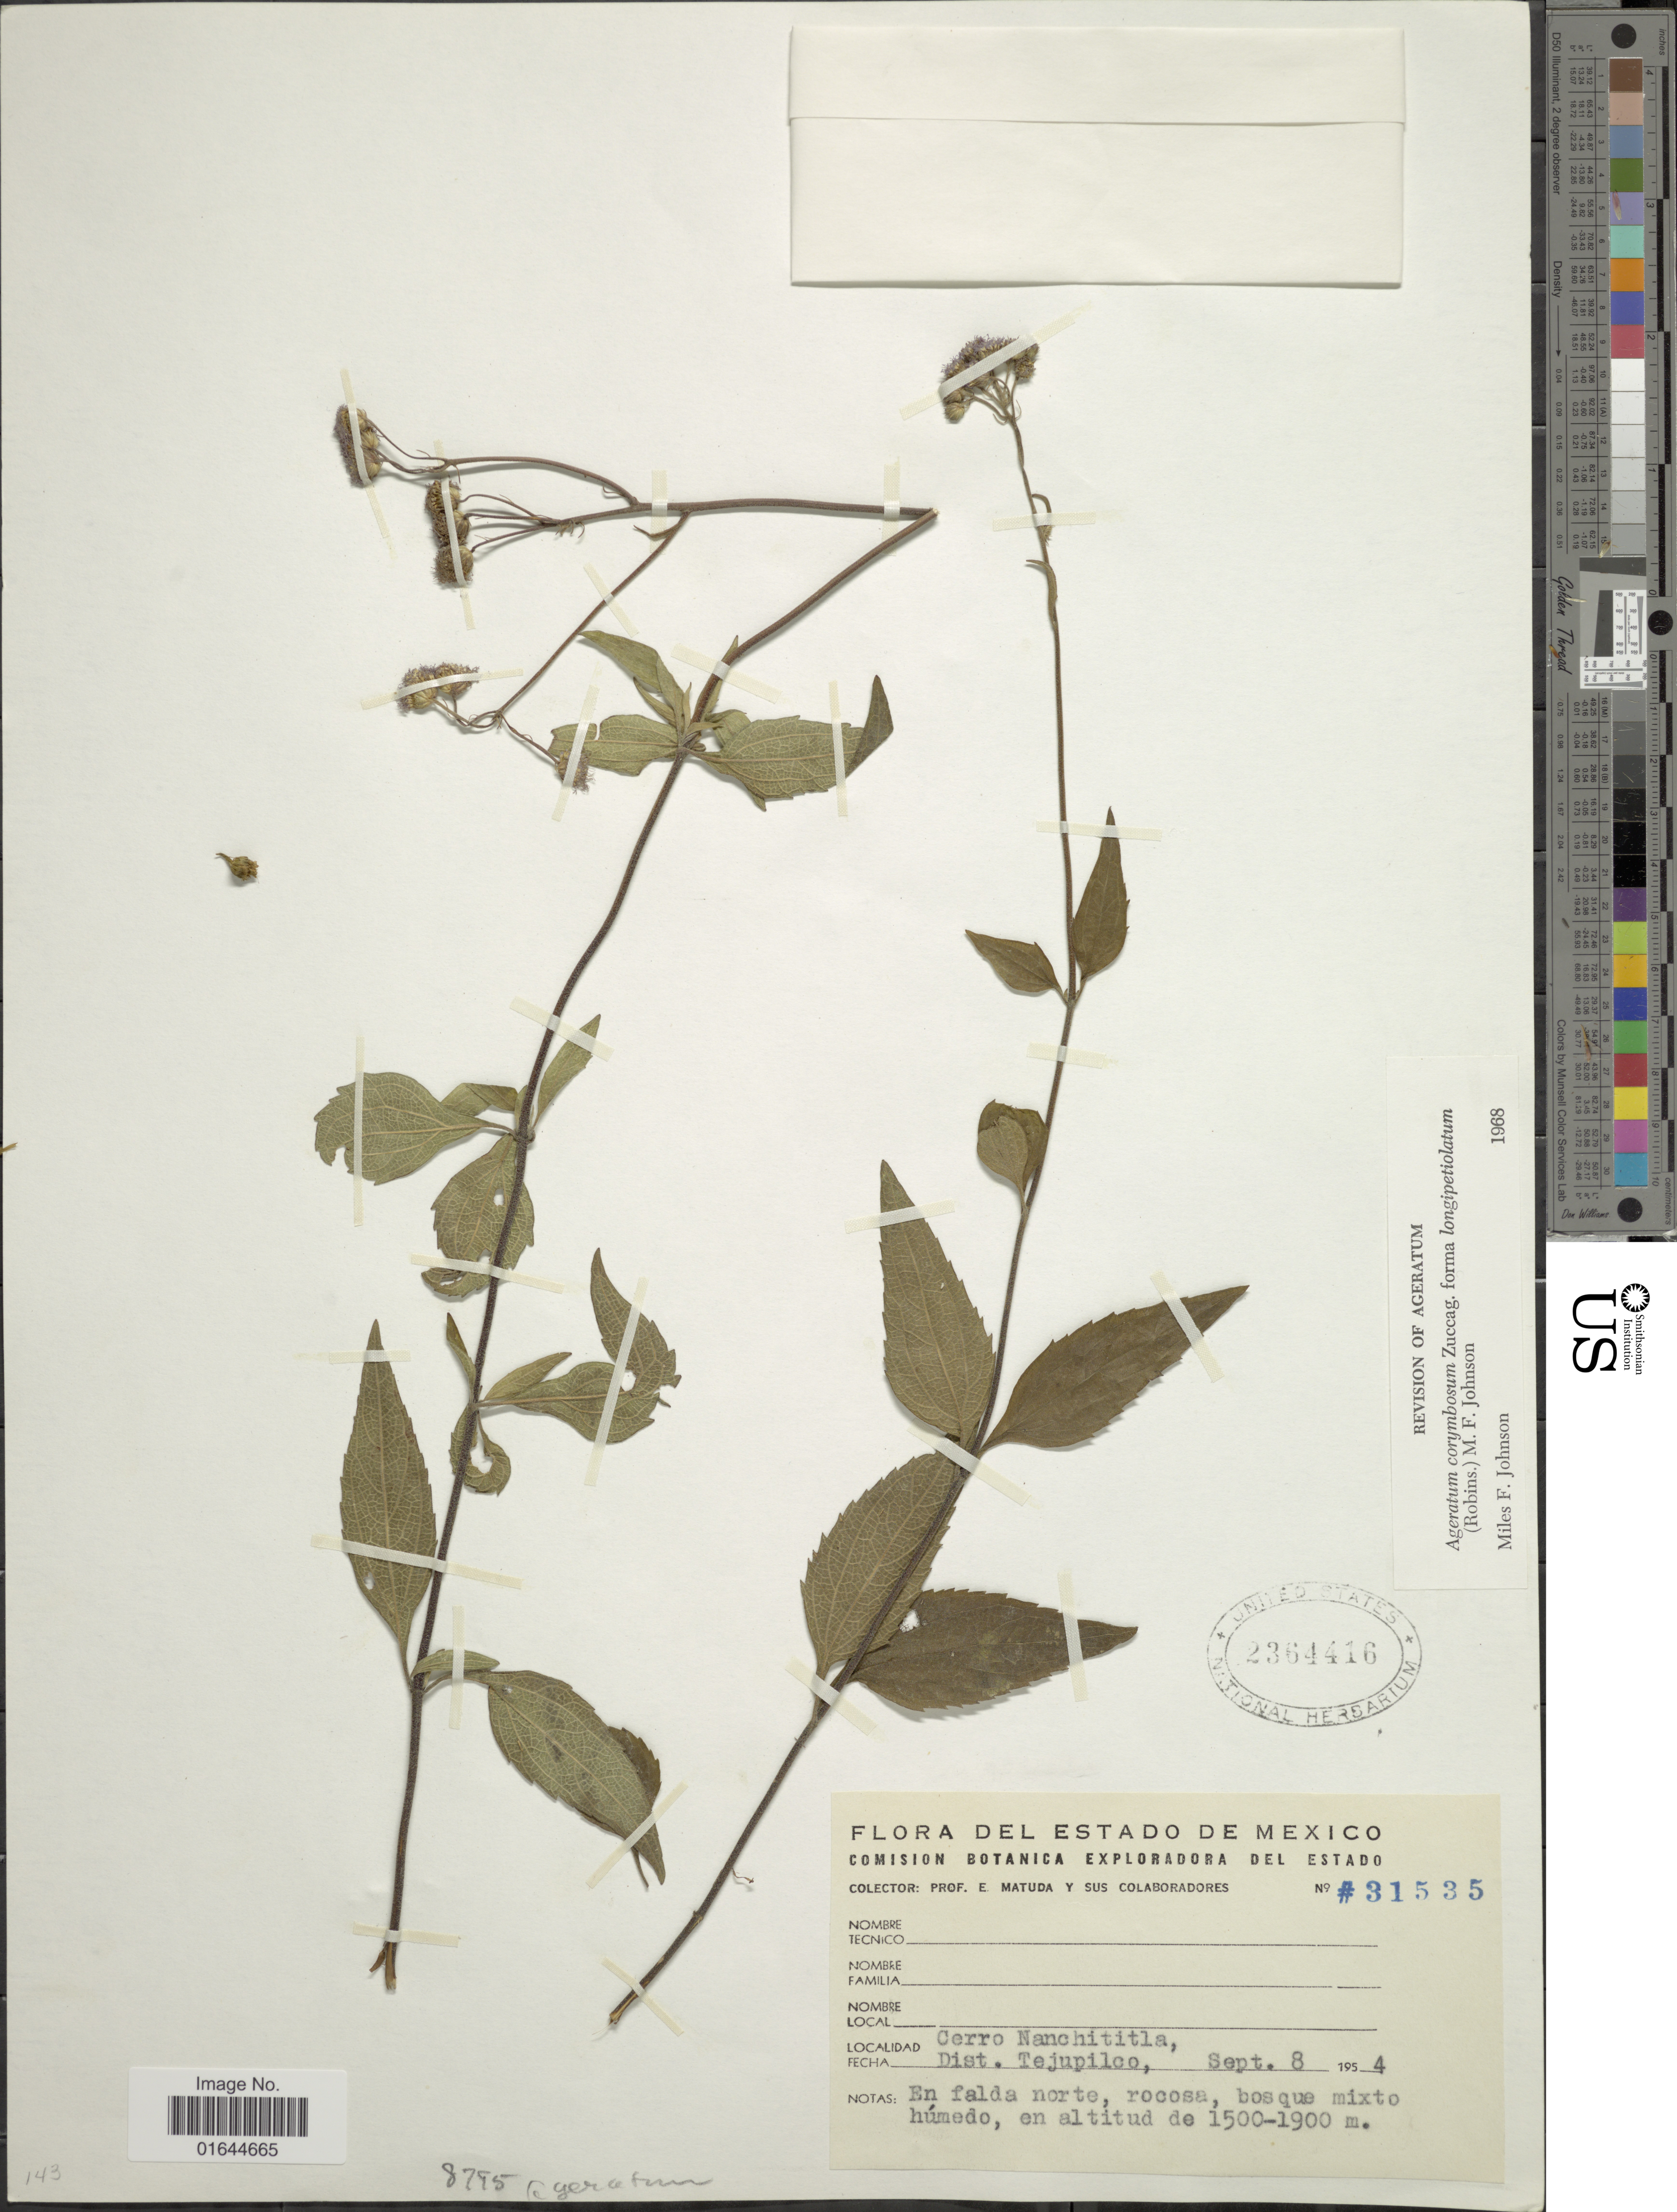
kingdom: Plantae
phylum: Tracheophyta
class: Magnoliopsida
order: Asterales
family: Asteraceae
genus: Ageratum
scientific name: Ageratum corymbosum f. longipetiolatum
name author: (B.L. Rob.) M.F. Johnson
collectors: E. Matuda & et al.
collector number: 31535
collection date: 1954-09-08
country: Mexico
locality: Cerro Nanchititla, Dist. Tejupilco.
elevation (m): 1500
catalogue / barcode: US 2364416